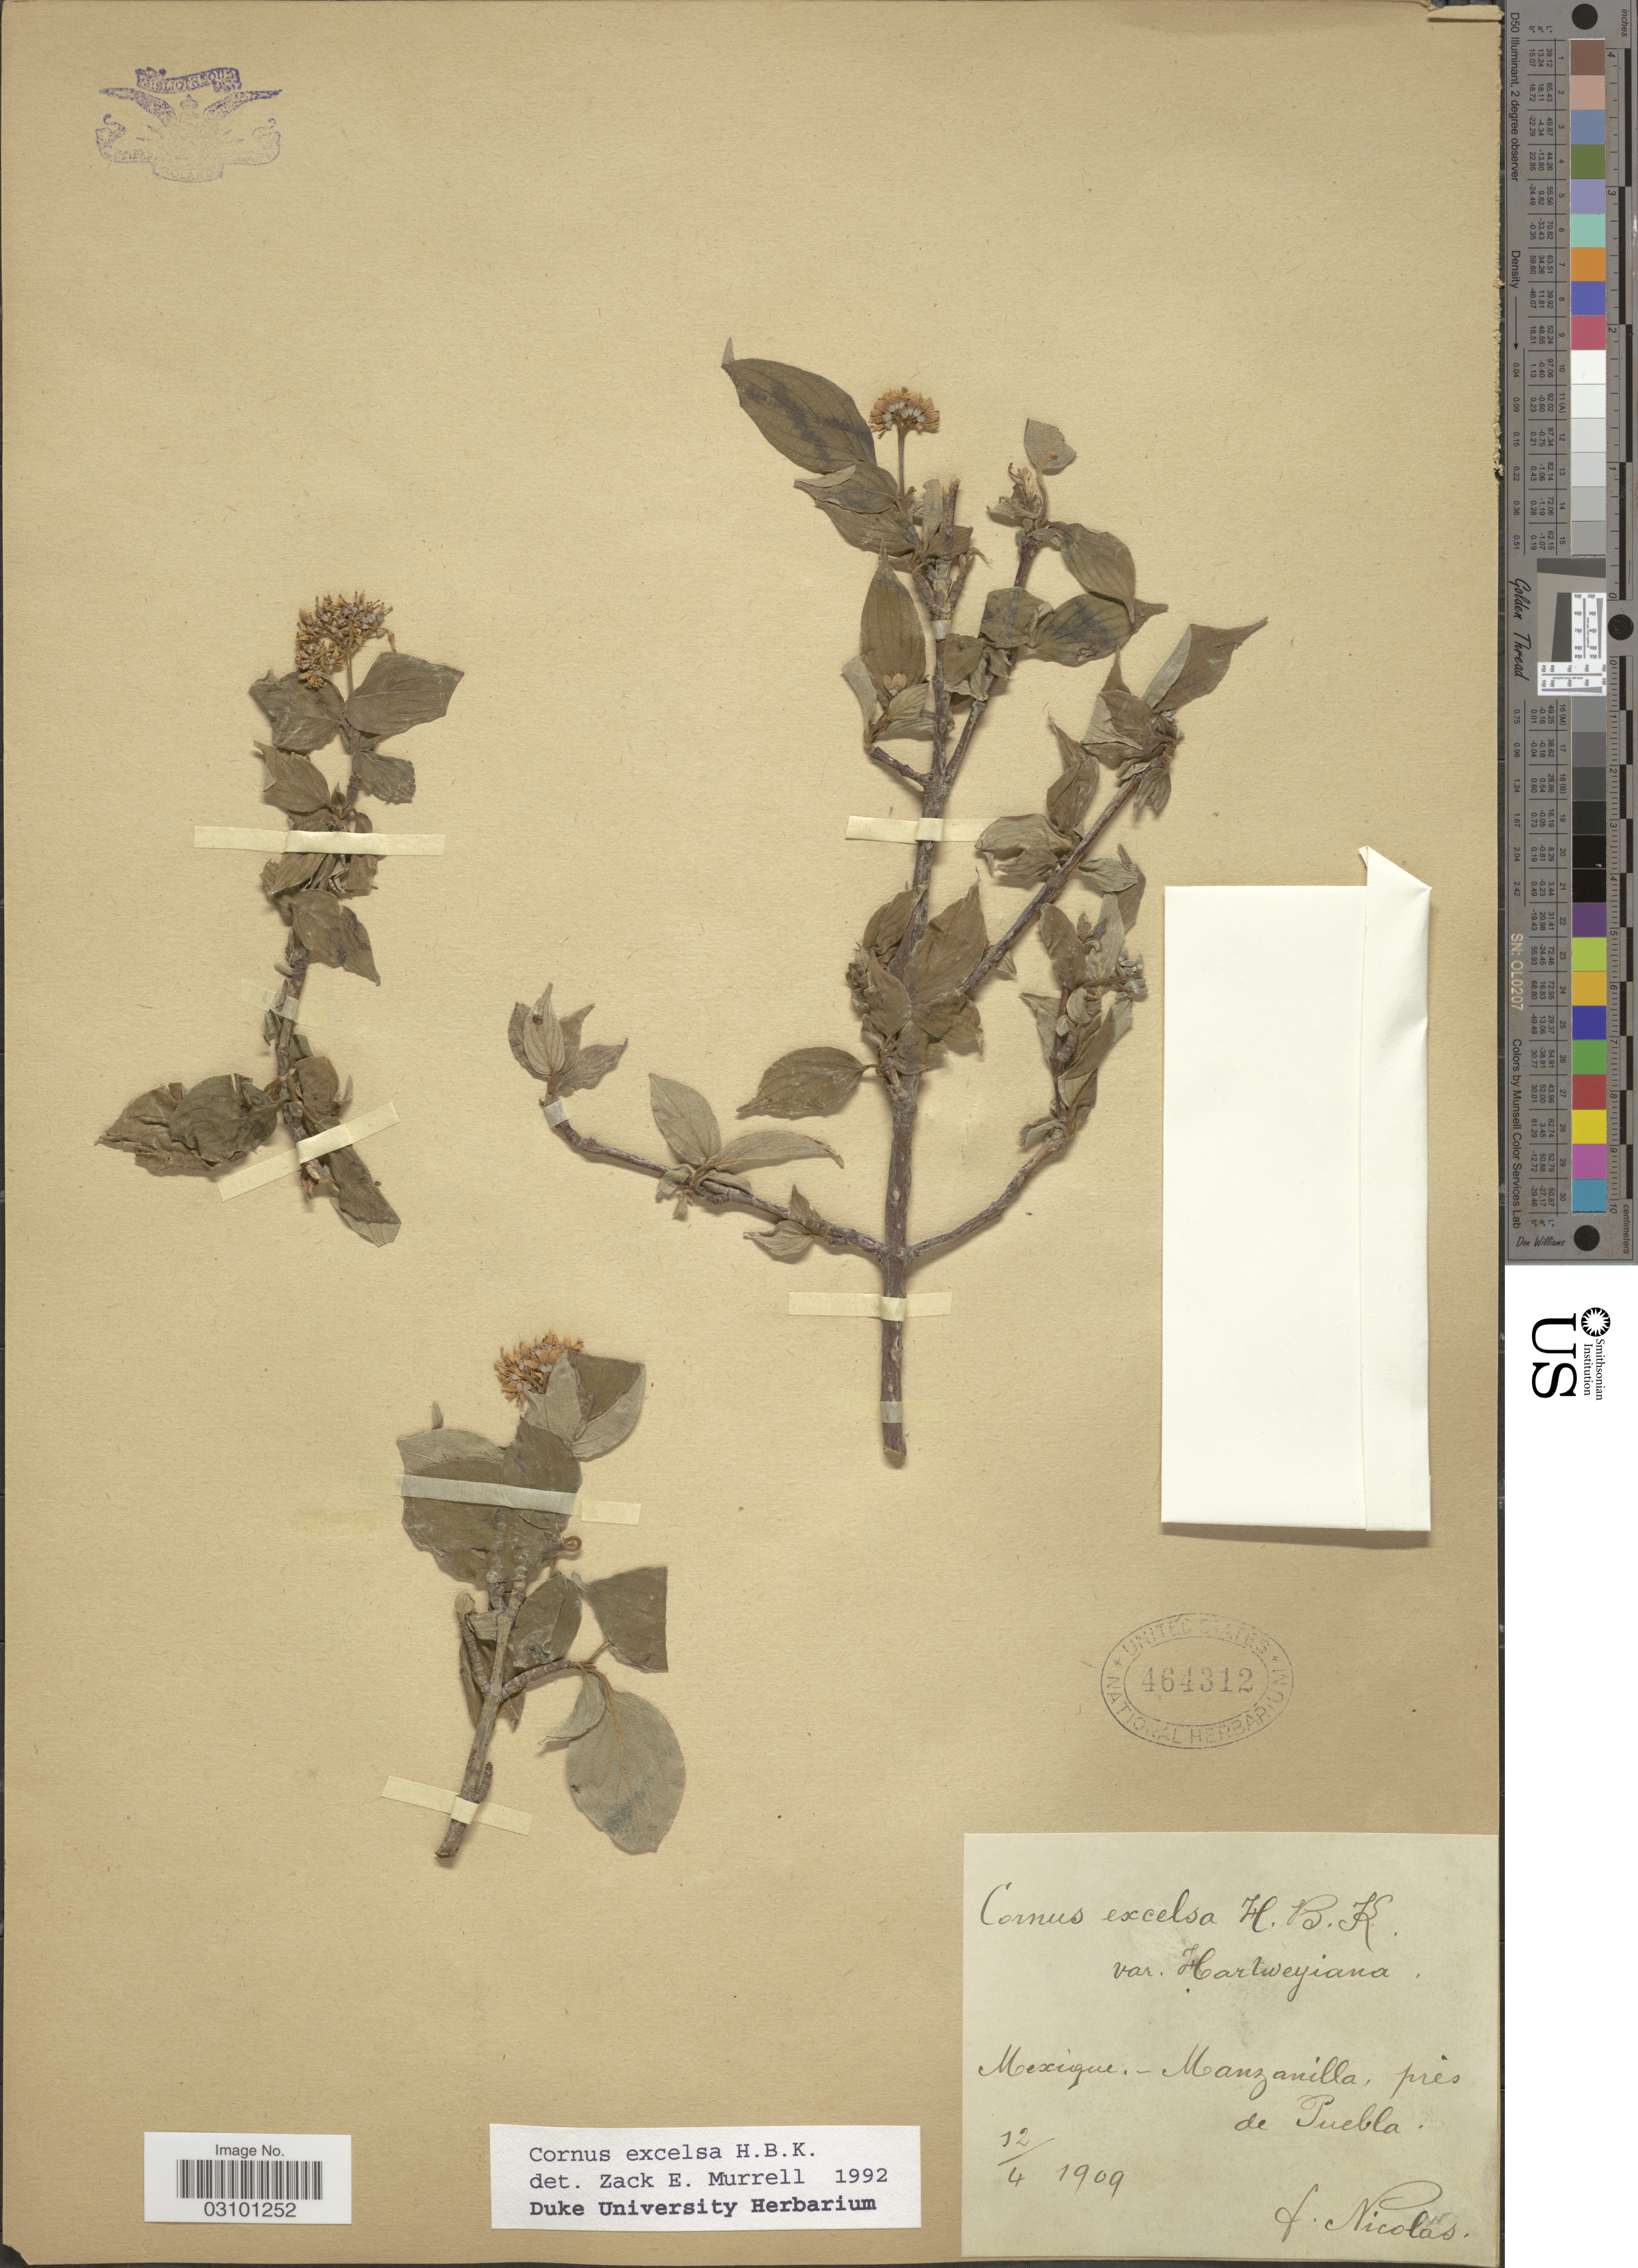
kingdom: Plantae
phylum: Tracheophyta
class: Magnoliopsida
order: Cornales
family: Cornaceae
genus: Cornus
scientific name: Cornus excelsa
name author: Kunth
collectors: F. Nicolas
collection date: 1909-04-12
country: Mexico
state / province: Puebla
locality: Manzanilla, près de Puebla.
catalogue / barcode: US 464312